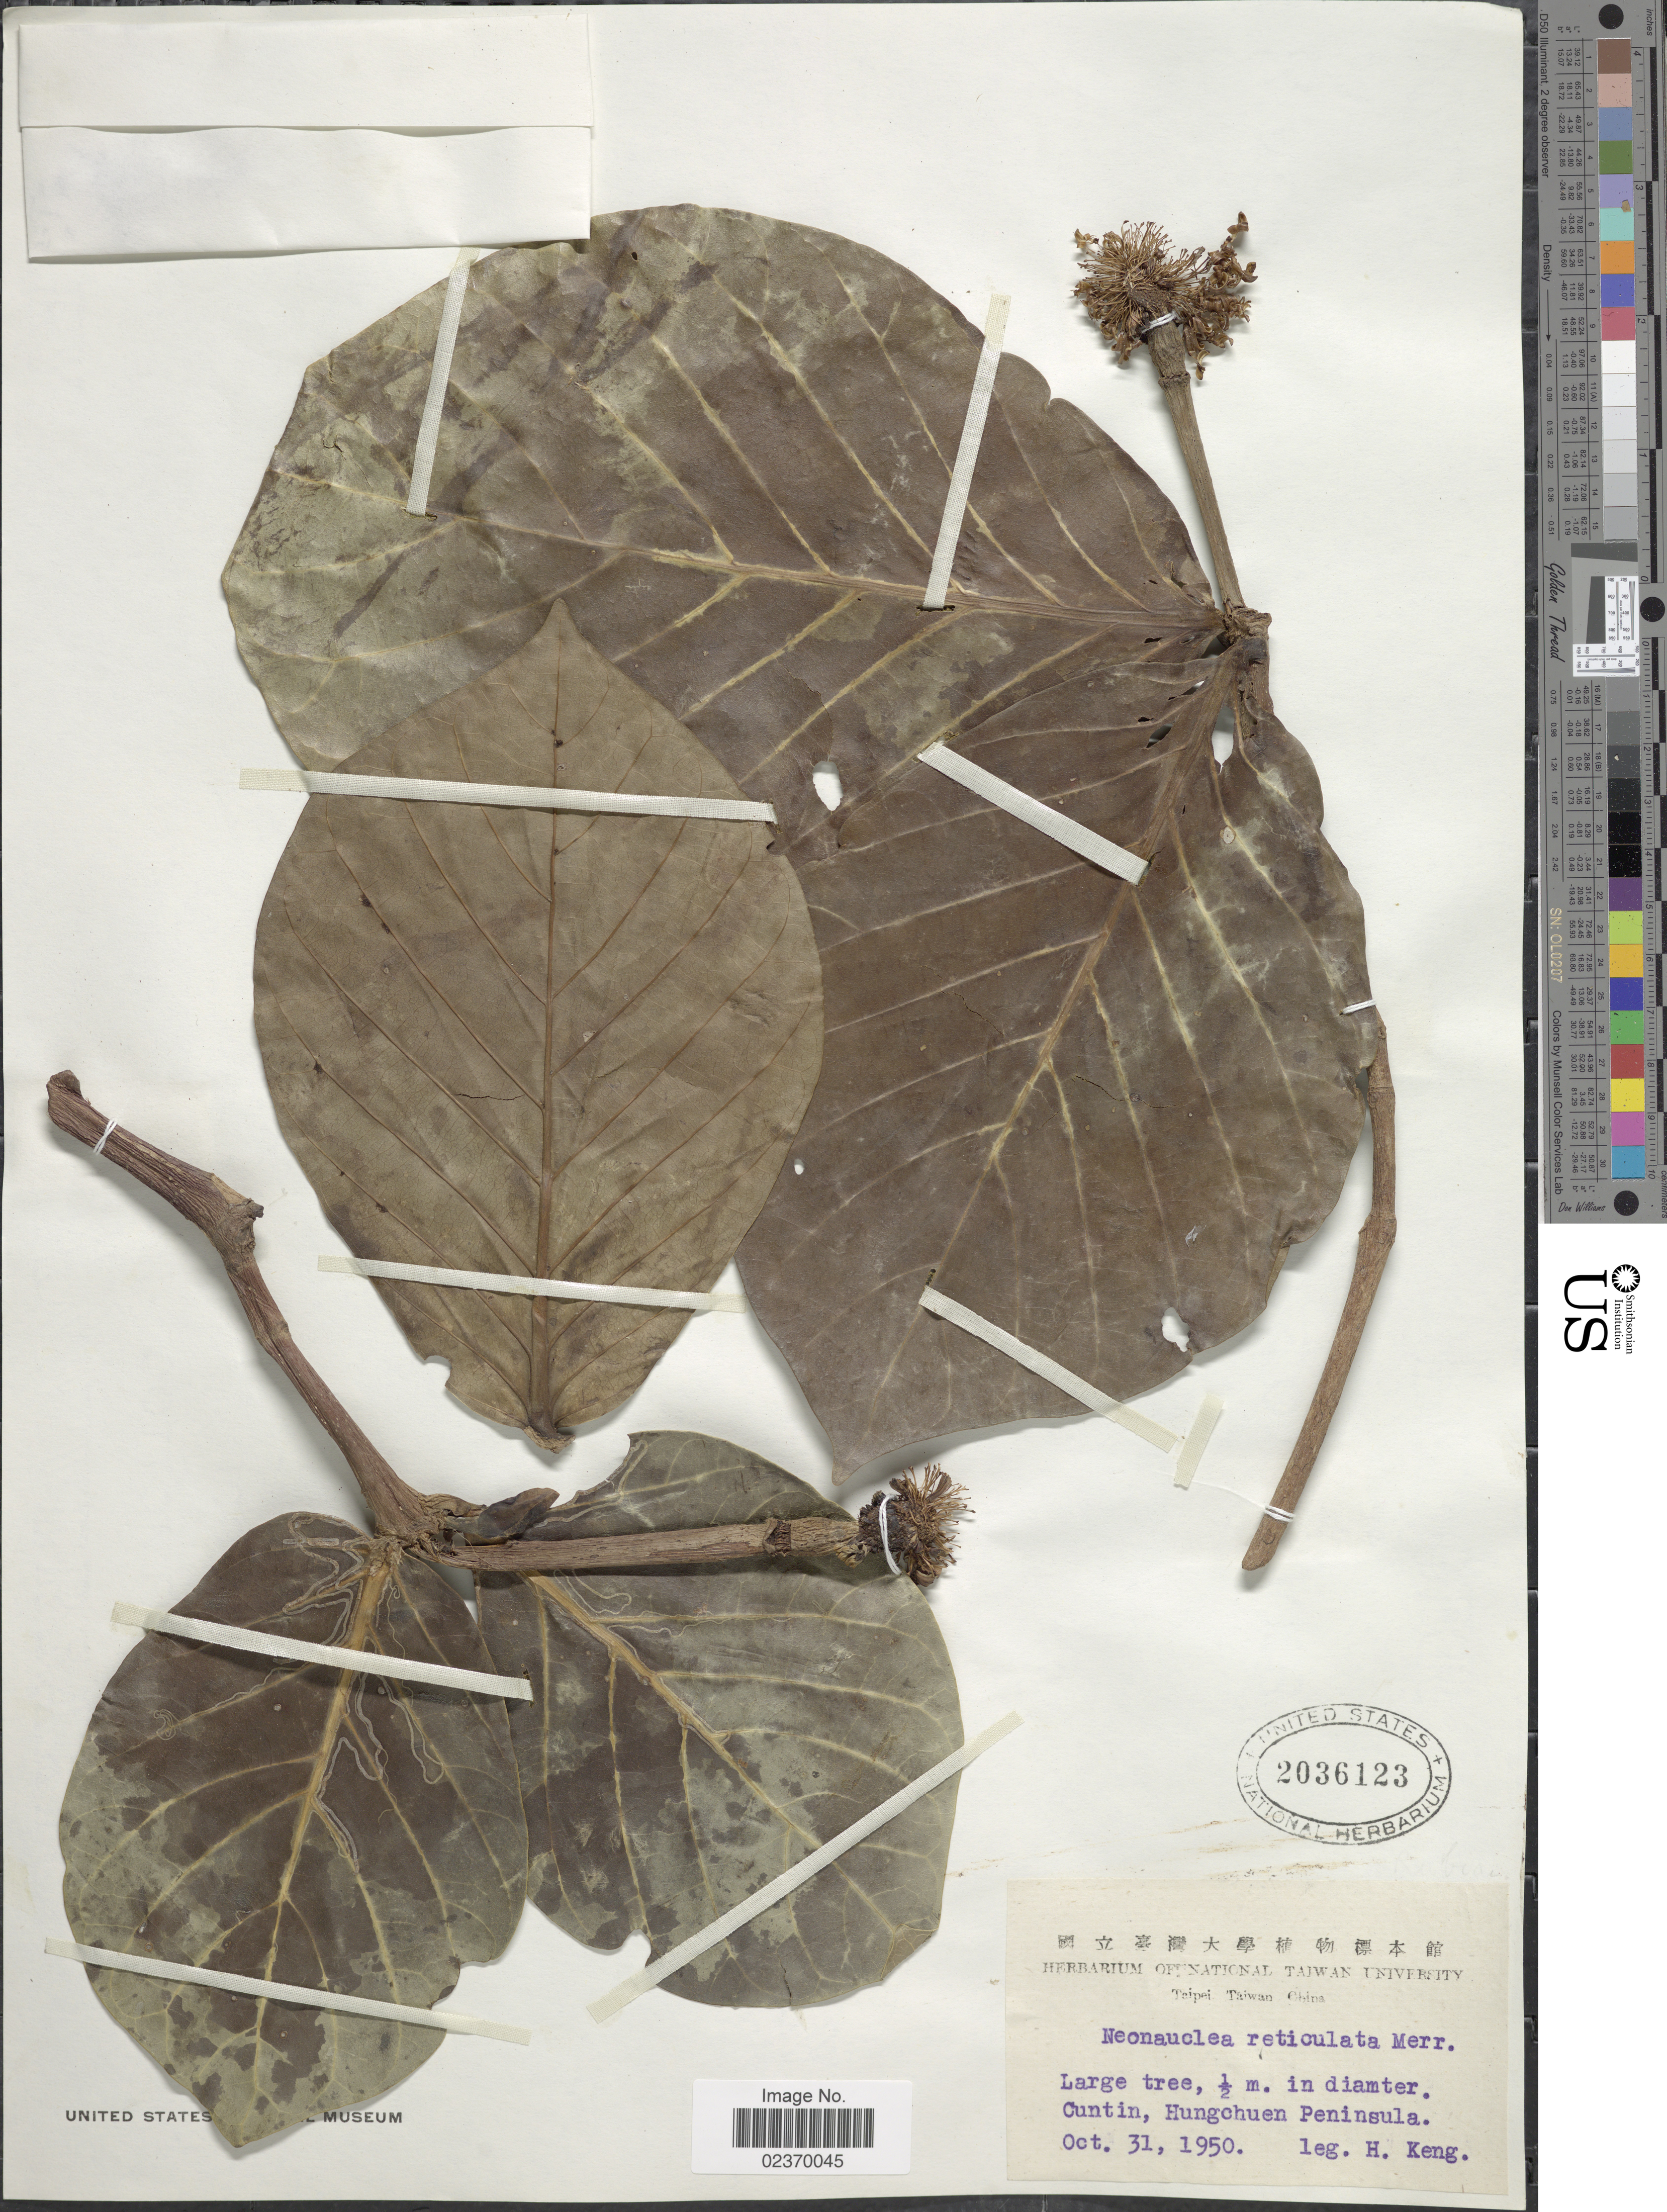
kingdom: Plantae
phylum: Tracheophyta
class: Magnoliopsida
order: Gentianales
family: Rubiaceae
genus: Neonauclea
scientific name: Neonauclea reticulata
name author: (Havil.) Merr.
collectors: H. Keng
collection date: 1950-10-31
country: Taiwan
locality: Cuntin, Hungchuen Peninsula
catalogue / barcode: US 2036123